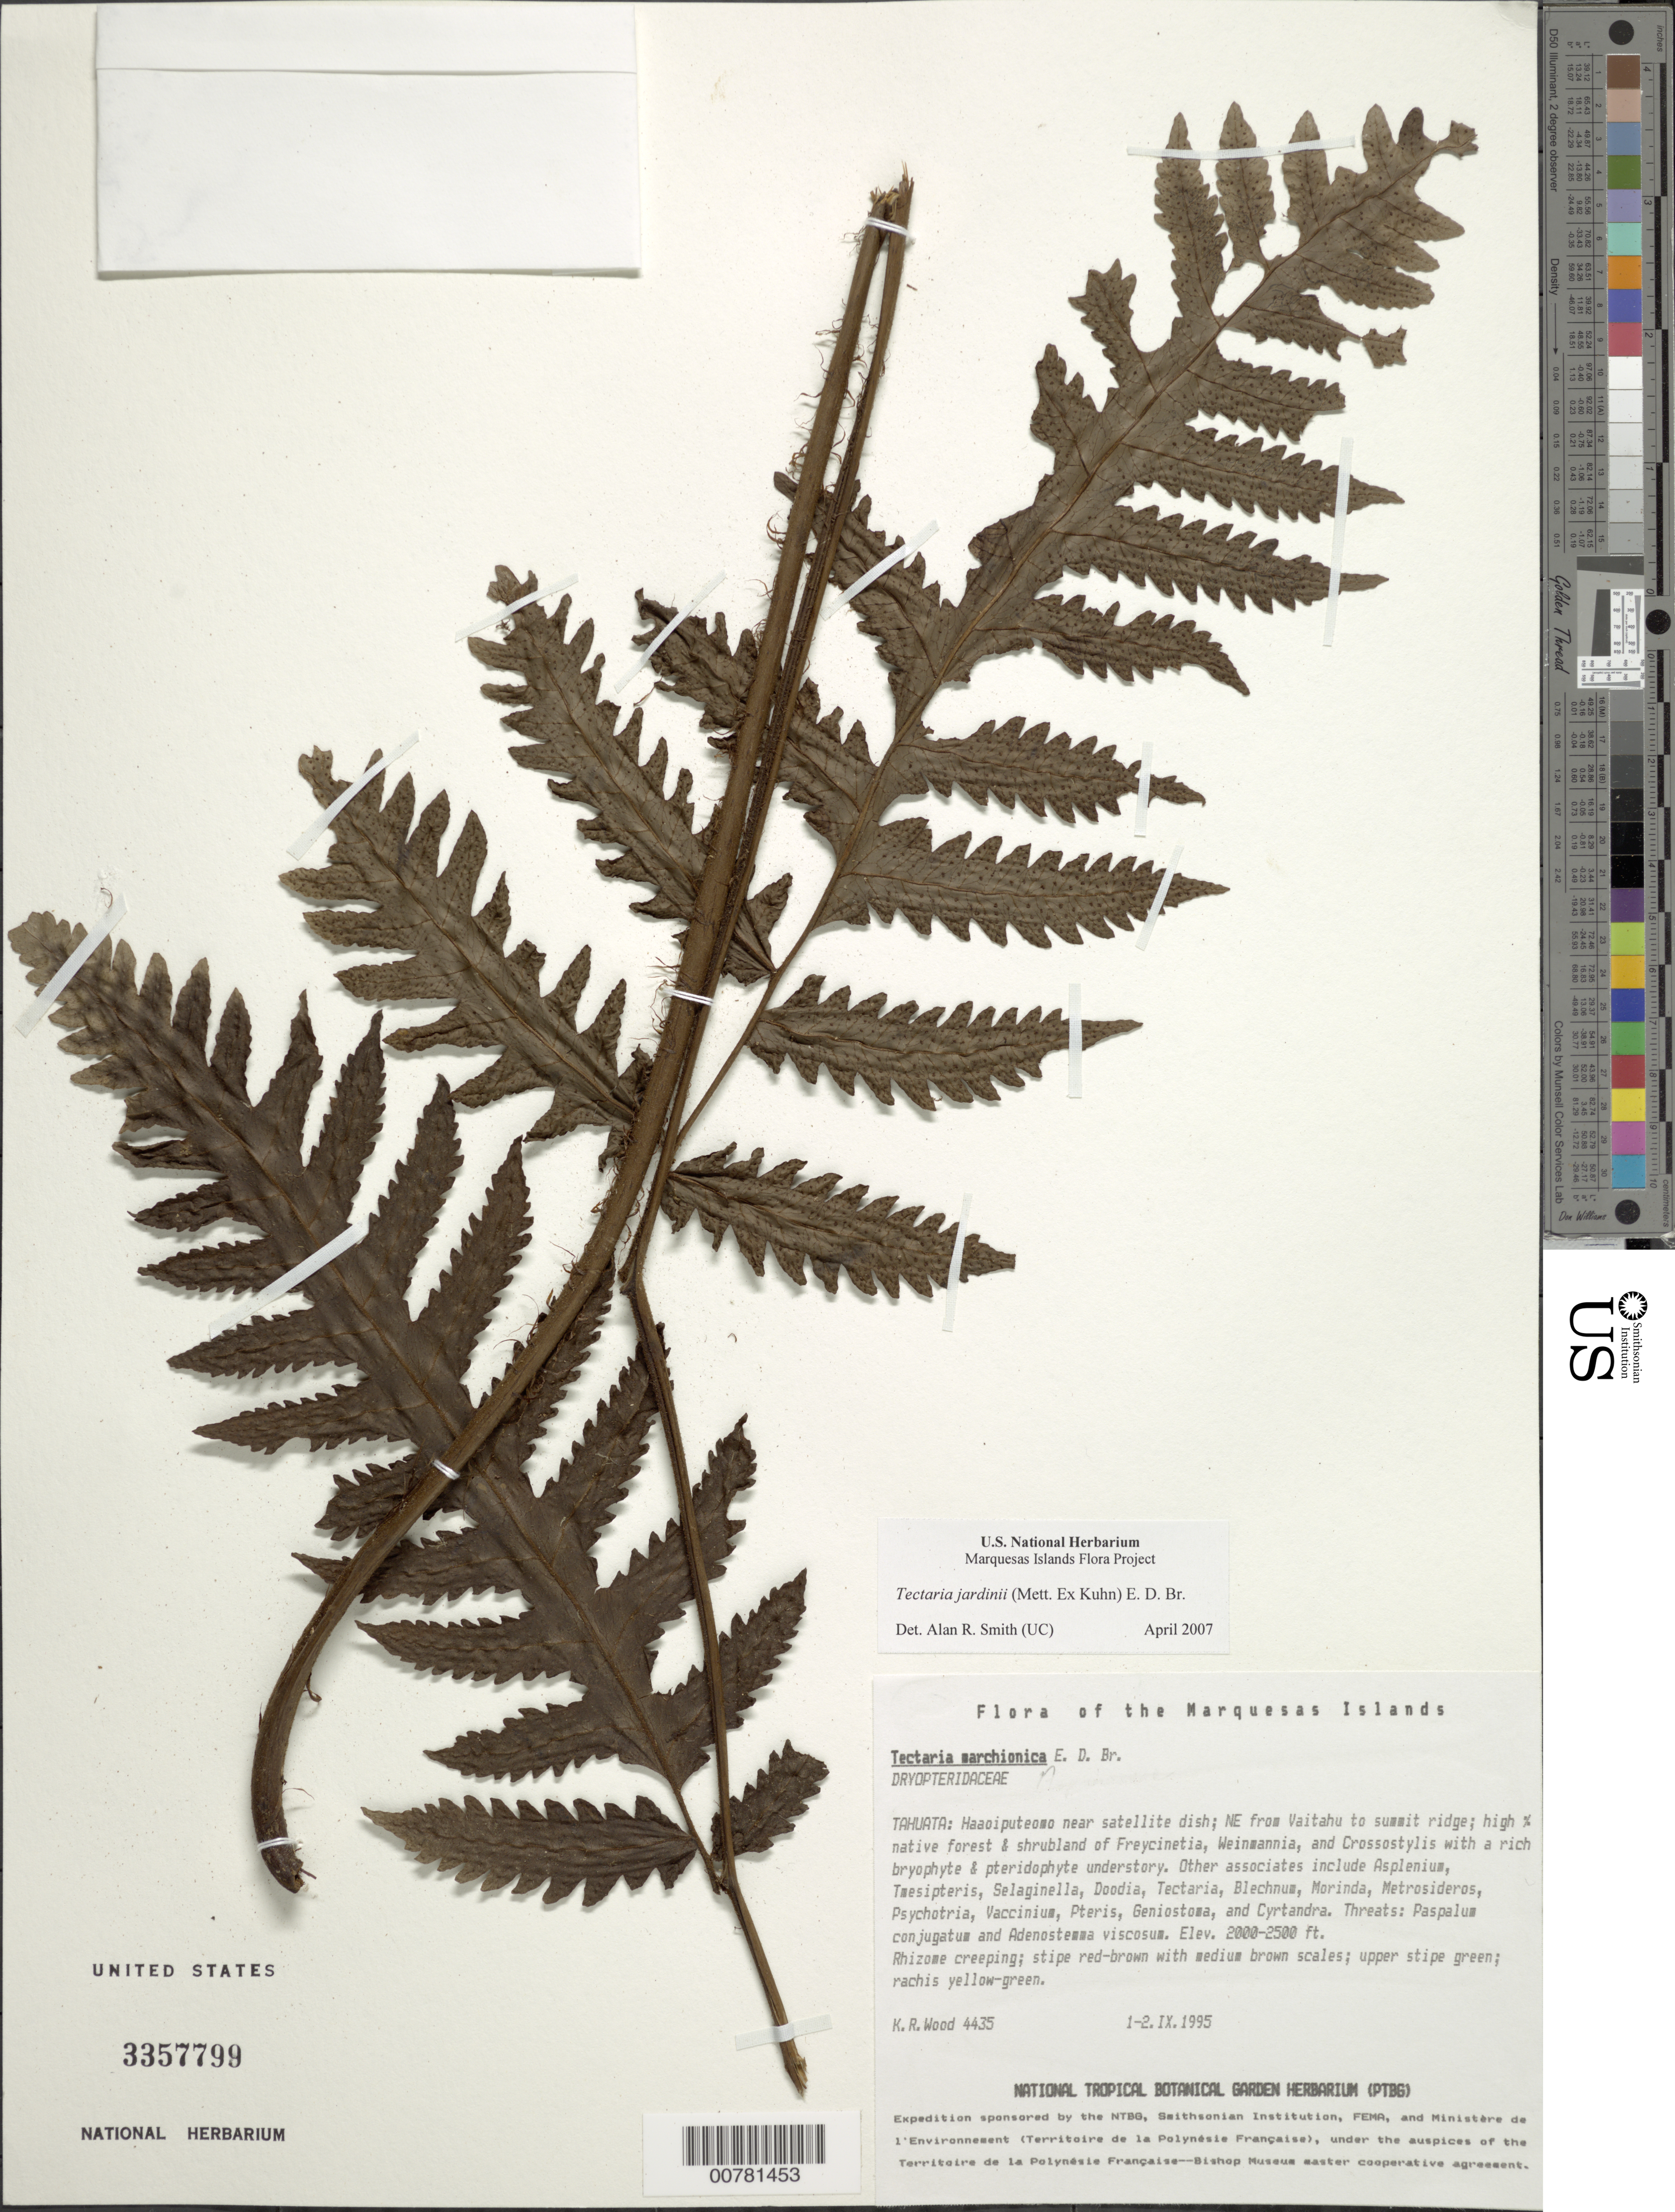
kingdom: Plantae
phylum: Tracheophyta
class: Polypodiopsida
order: Polypodiales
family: Tectariaceae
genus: Tectaria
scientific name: Tectaria jardinii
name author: (Mett. ex Kuhn) E.D. Br.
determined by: Smith, Alan R., (UC)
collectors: K. R. Wood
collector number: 4435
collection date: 1995-09-01/1995-09-02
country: French Polynesia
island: Tahuata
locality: Haaoiputeoma, near satelite dish, NE from Vaitahu to summit ridge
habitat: Freycinetia - Weinmannia w/ Crossostylis; high % native forest & shrubland w/ rich bryophyte & pteridophyte understory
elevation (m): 610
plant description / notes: Paspalum conjugatum, Adenostemma viscosum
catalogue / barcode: US 3357799